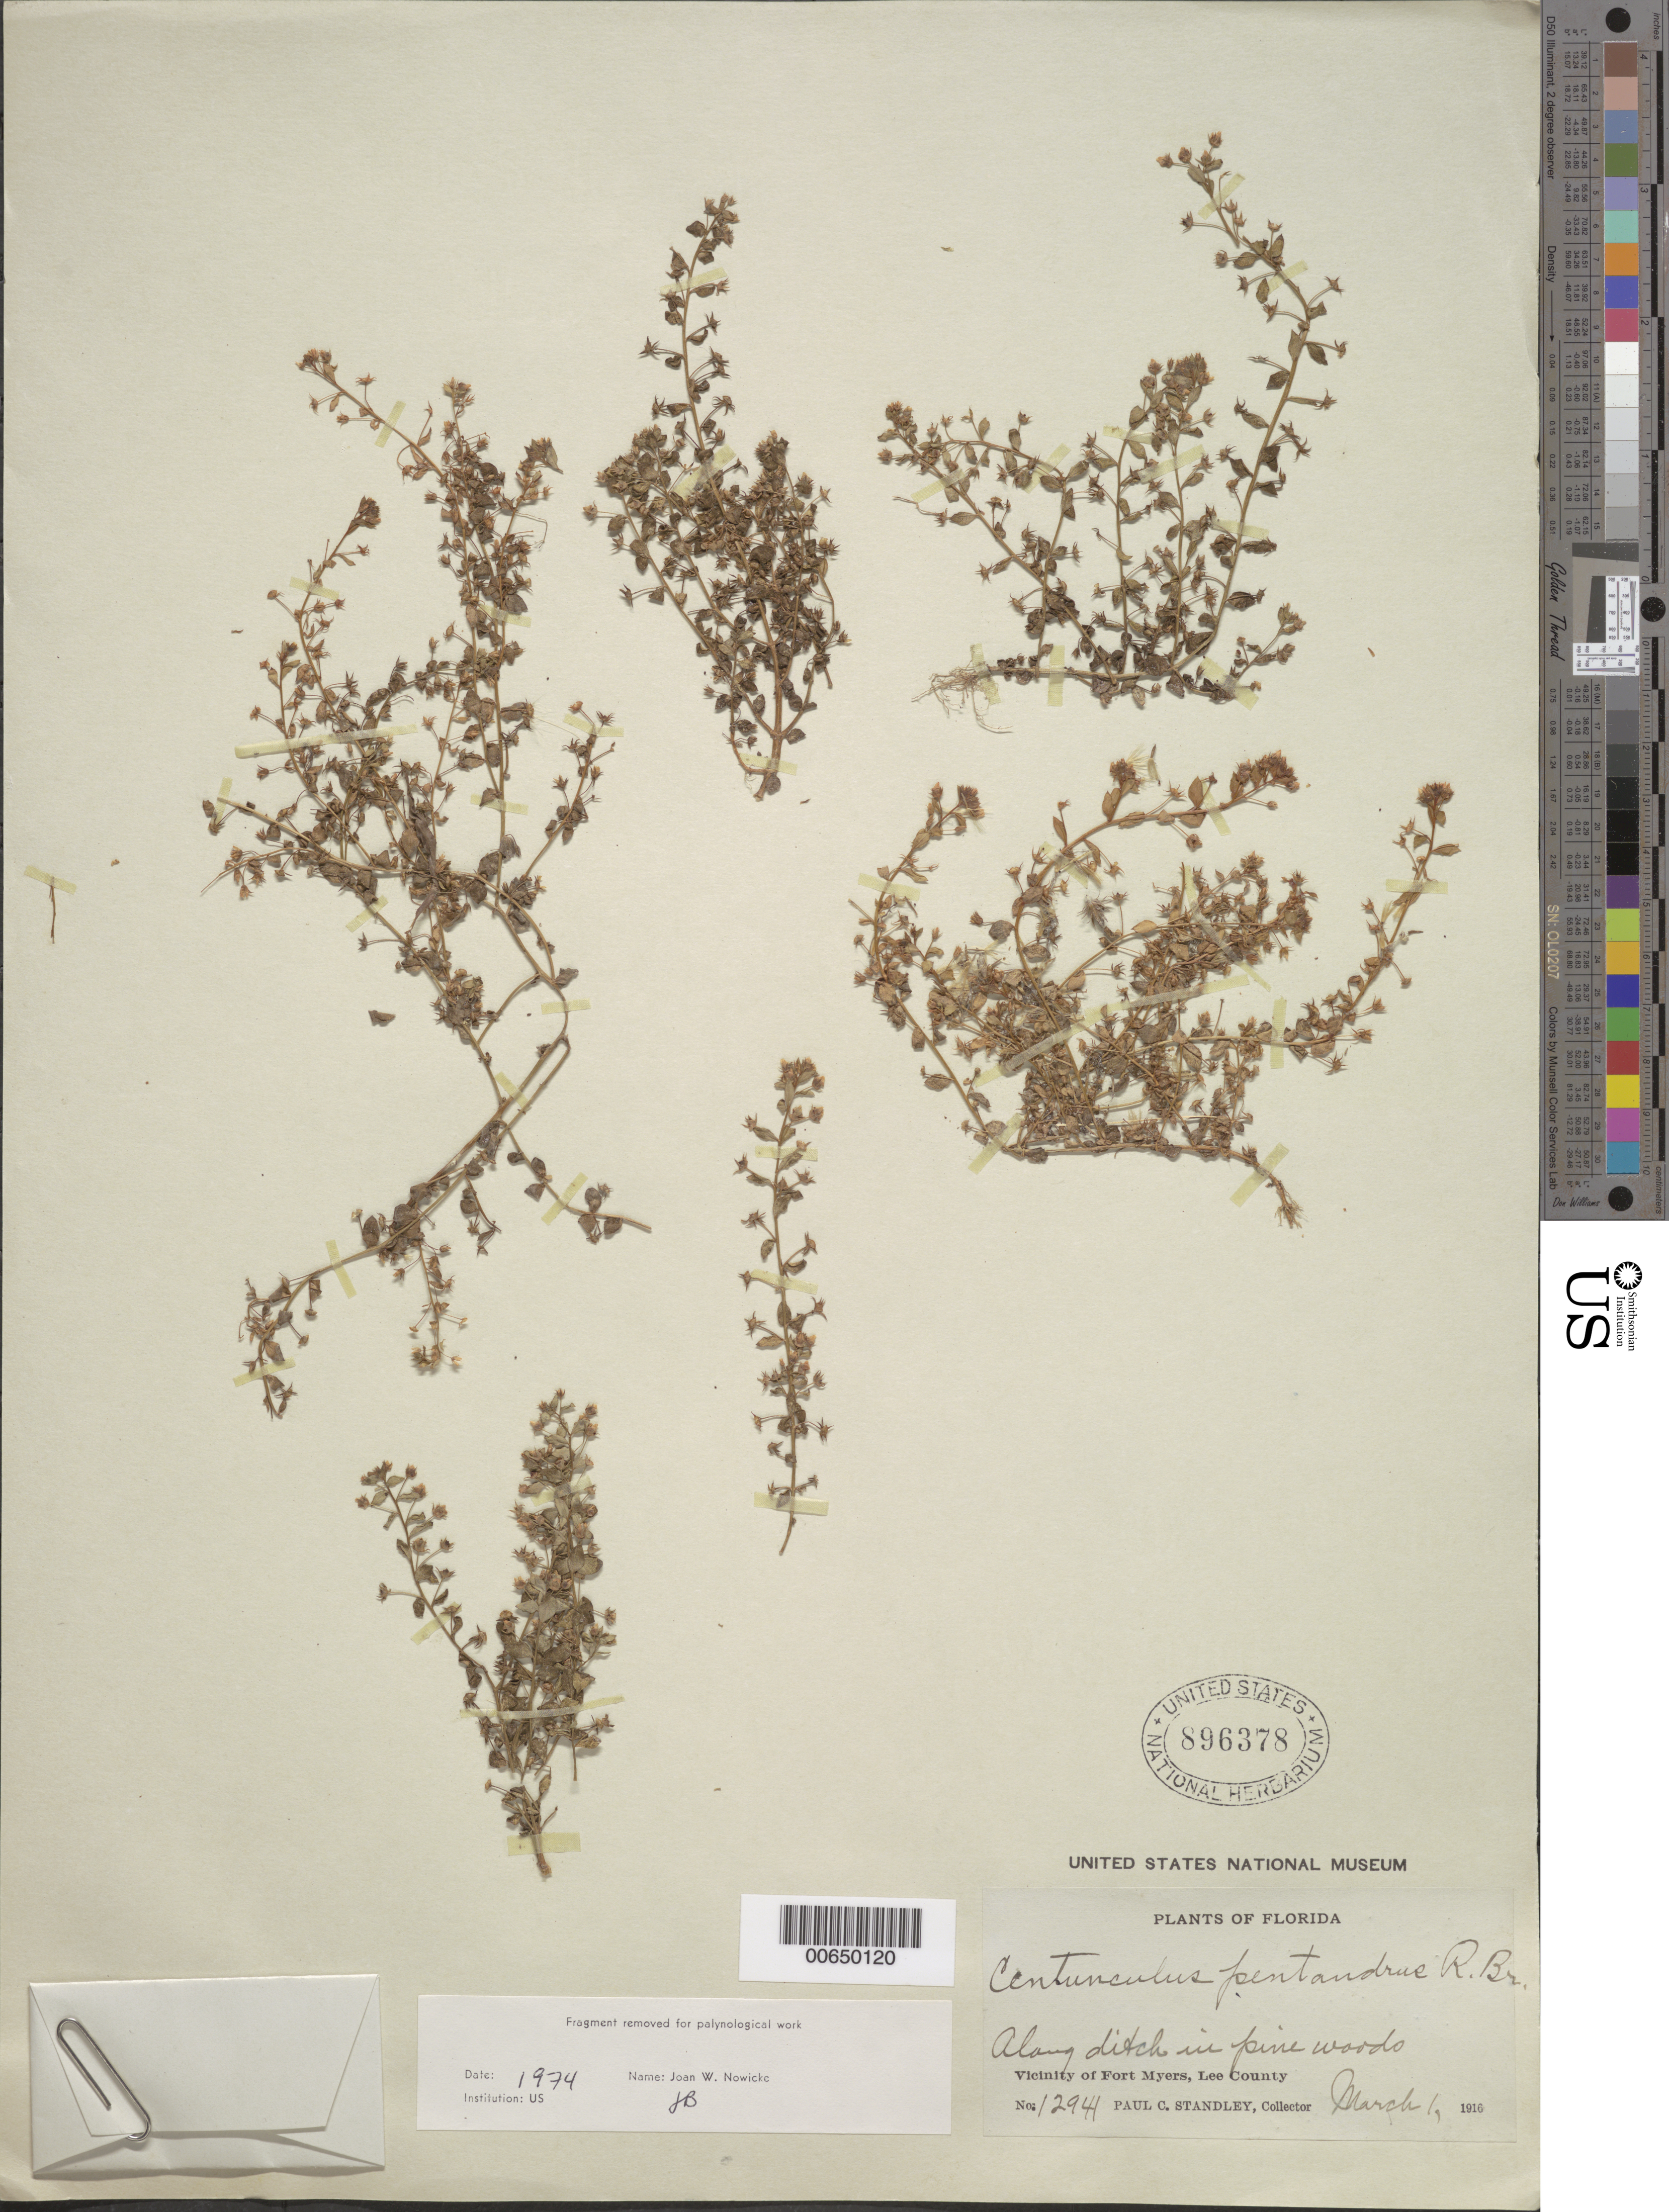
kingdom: Plantae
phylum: Tracheophyta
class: Magnoliopsida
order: Ericales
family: Primulaceae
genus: Centunculus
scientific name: Centunculus pentandrus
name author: R. Br.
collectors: P. C. Standley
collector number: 2641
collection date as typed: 01 Mar 1916 or 03 Jan 1916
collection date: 1916-01-03 or 1916-03-01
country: United States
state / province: Florida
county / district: Lee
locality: Vicinity of Fort Myers.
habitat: Along ditch in pine woods.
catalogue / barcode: US 896378